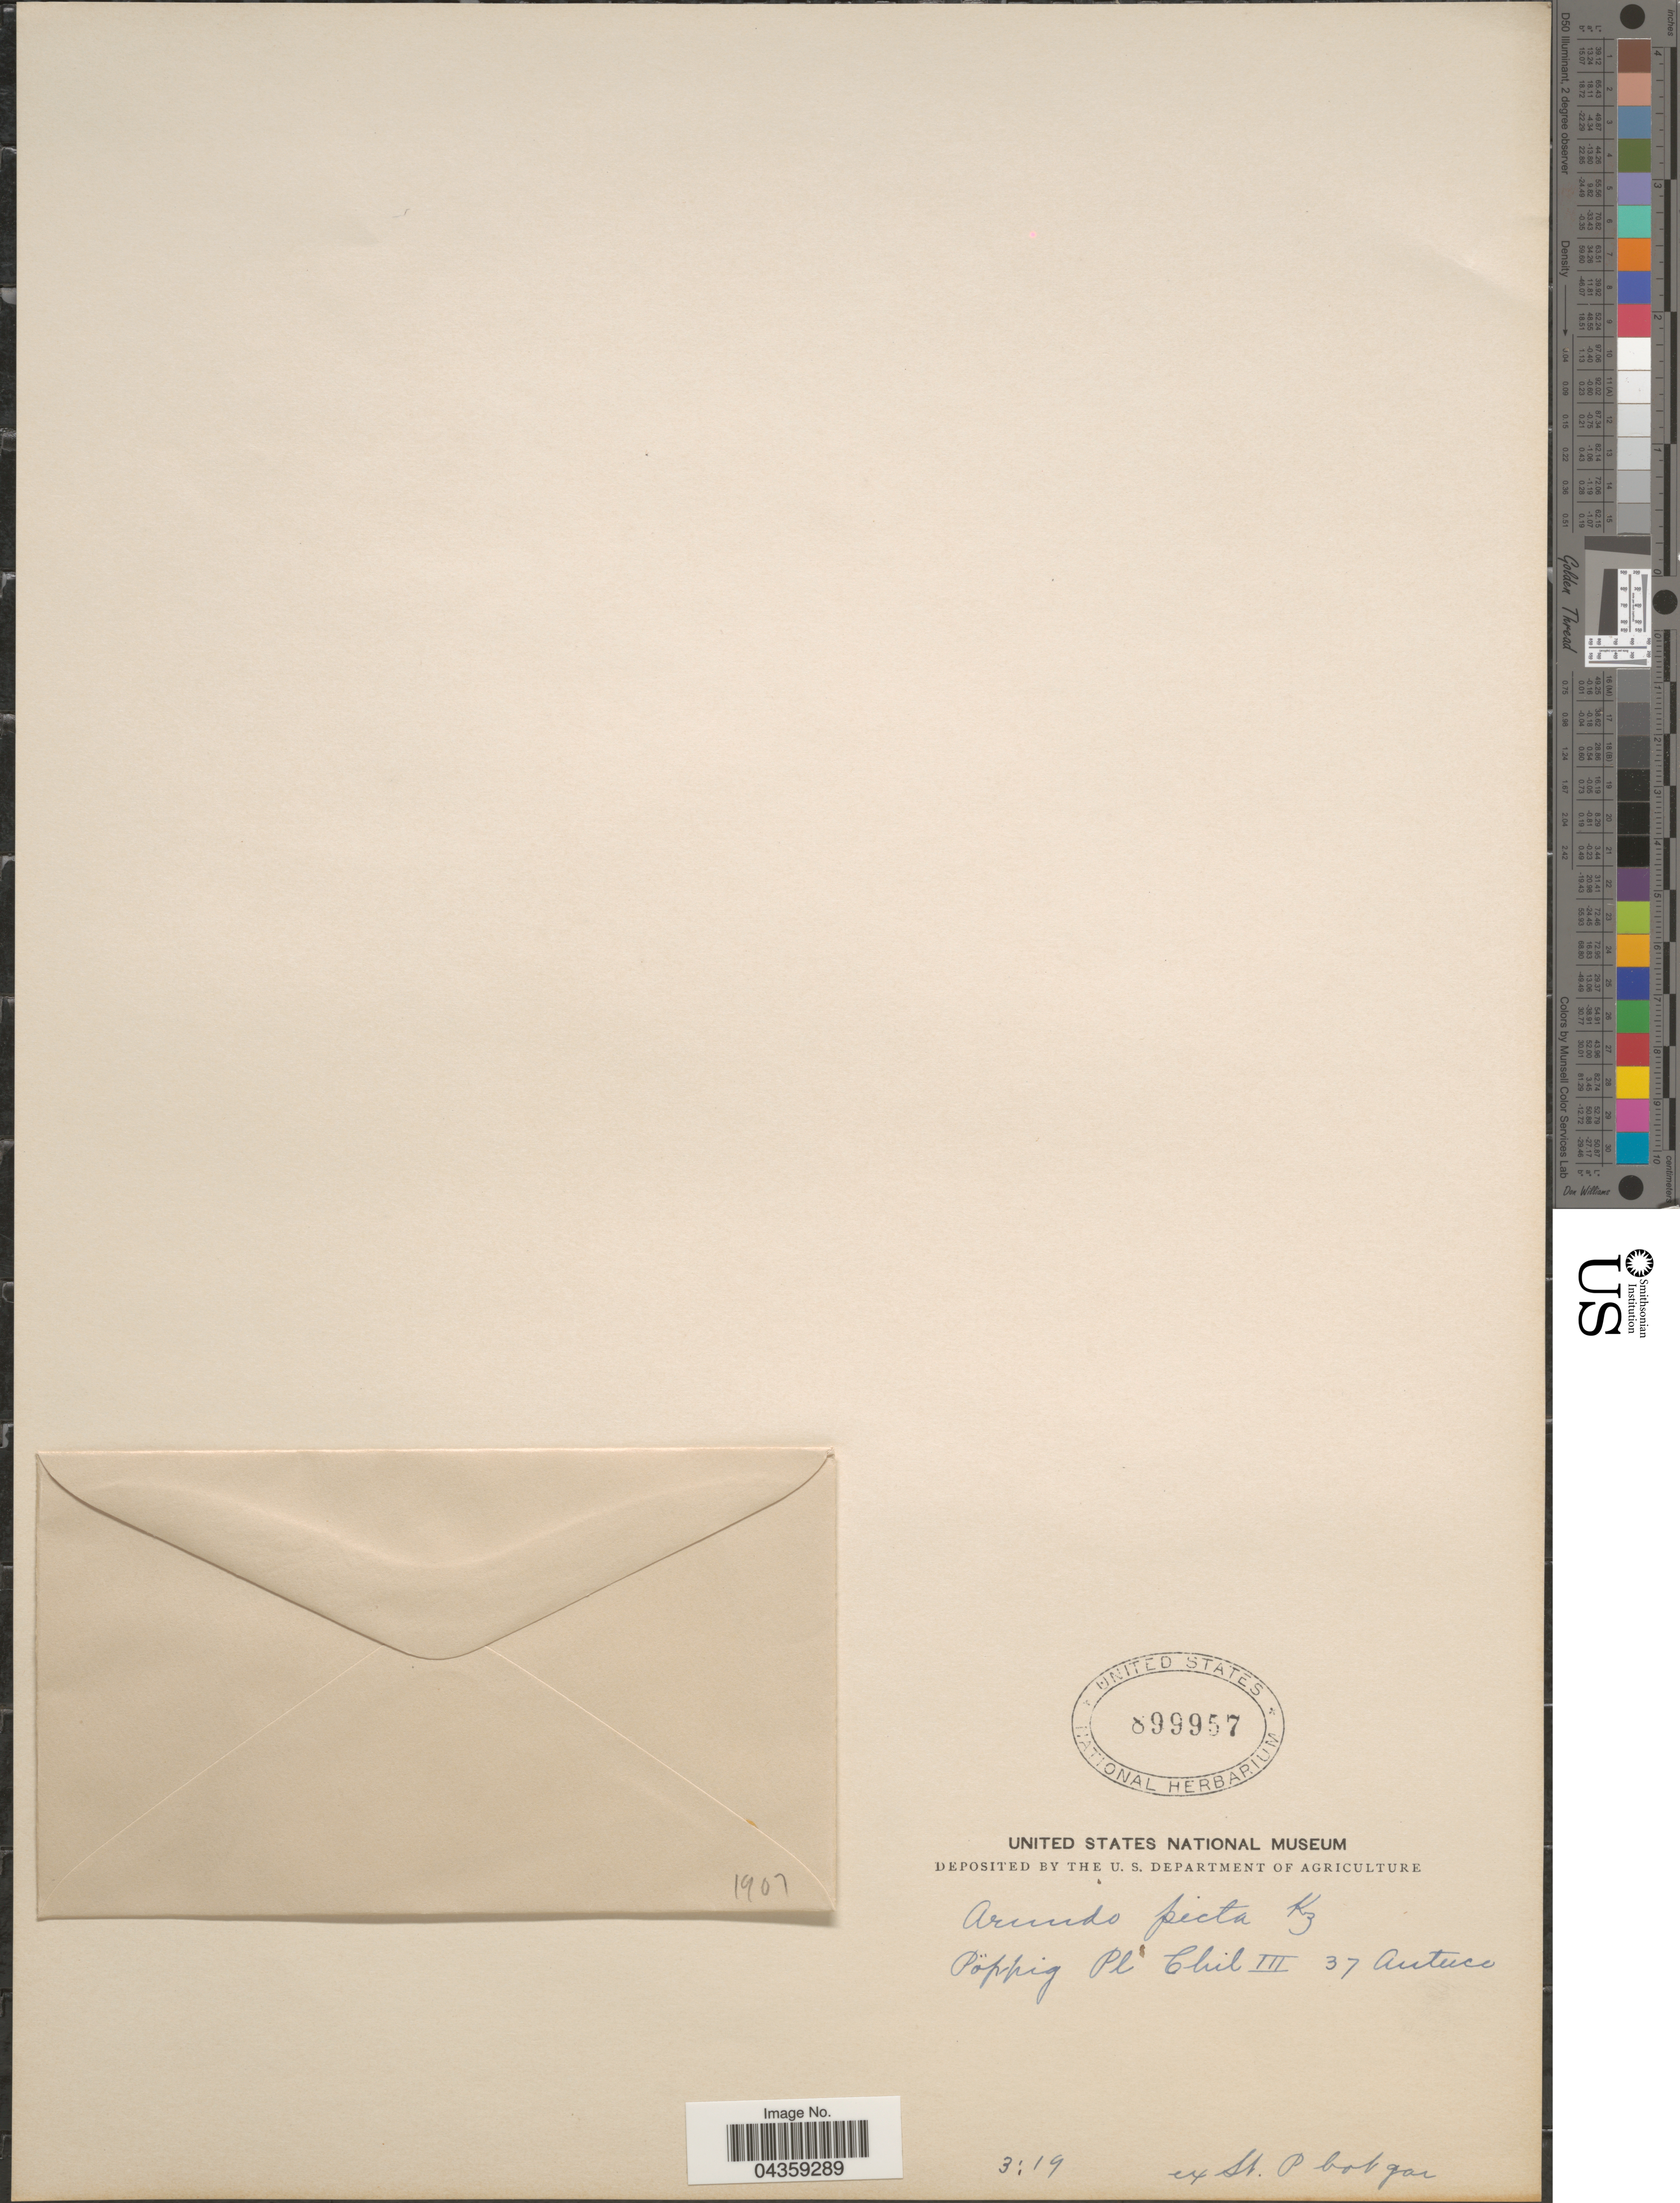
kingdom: Plantae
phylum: Tracheophyta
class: Liliopsida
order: Poales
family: Poaceae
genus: Arundo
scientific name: Arundo sp.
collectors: -. Poppig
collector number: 37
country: Chile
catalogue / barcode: US 899957